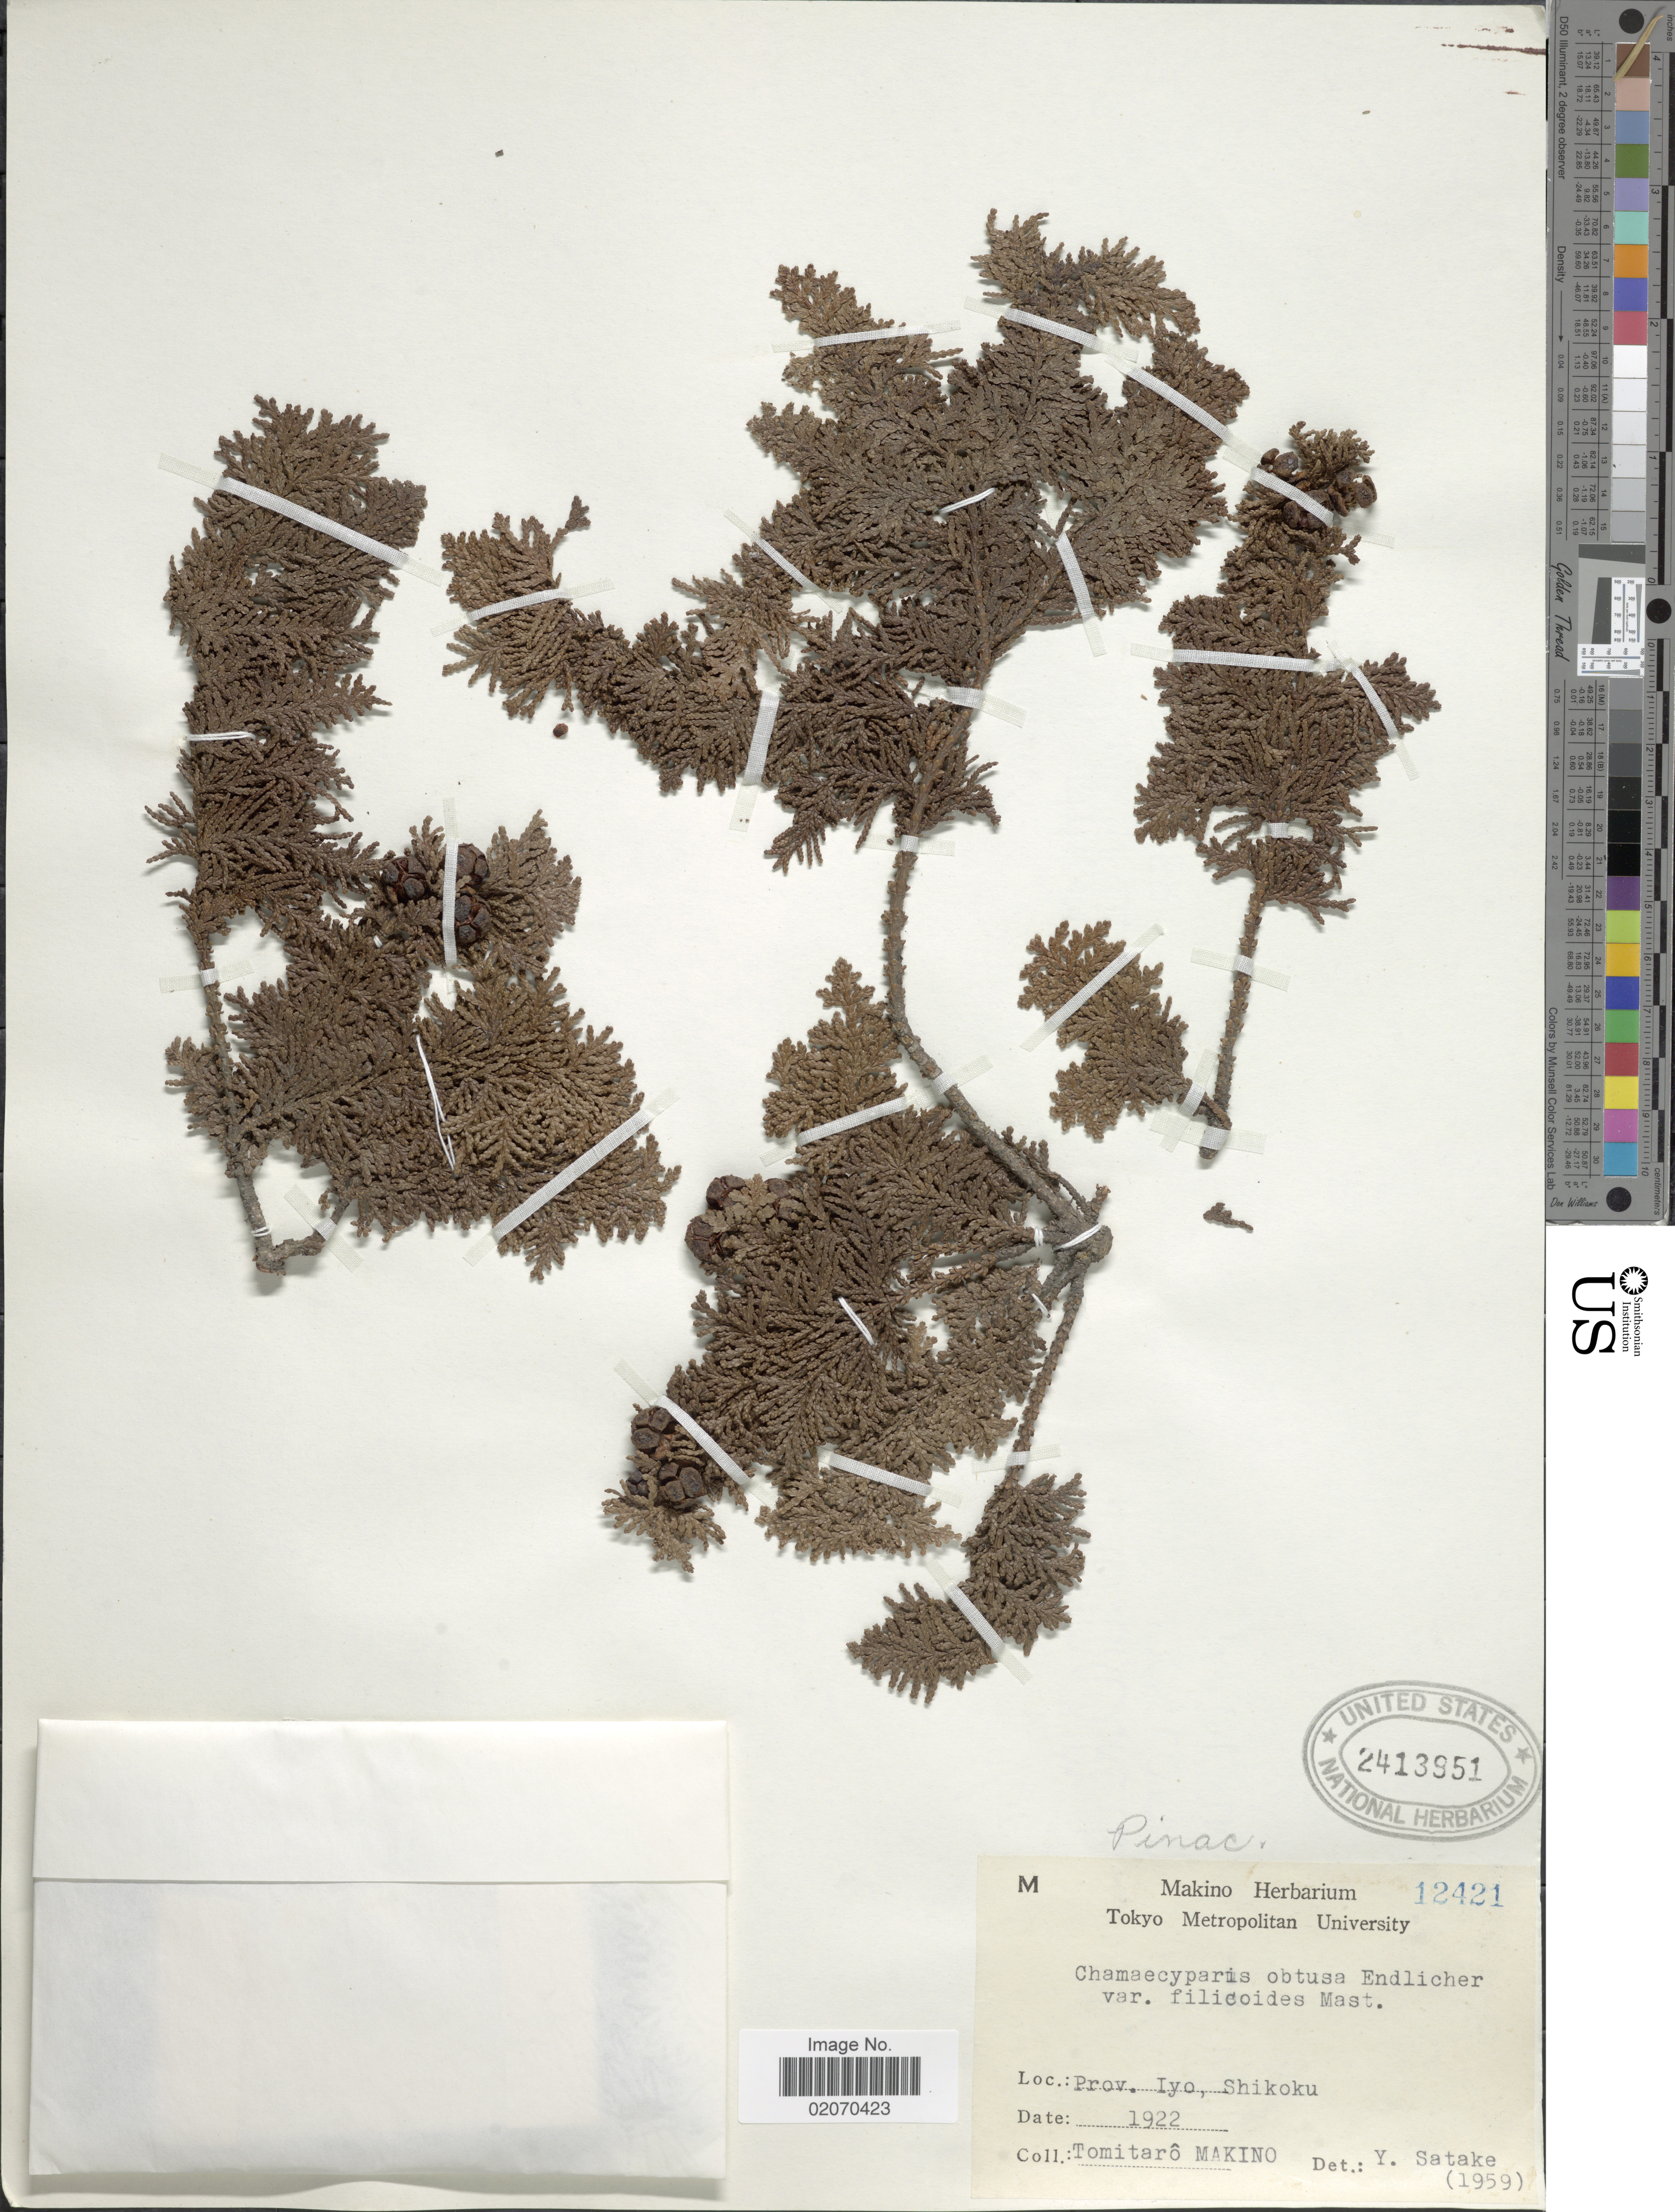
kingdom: Plantae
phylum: Tracheophyta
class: Pinopsida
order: Pinales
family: Cupressaceae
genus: Chamaecyparis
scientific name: Chamaecyparis obtusa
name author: (Siebold & Zucc.) Endl.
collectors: T. Makino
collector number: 12421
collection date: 1922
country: Japan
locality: Prov. Iyo, Shikoku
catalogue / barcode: US 2413951